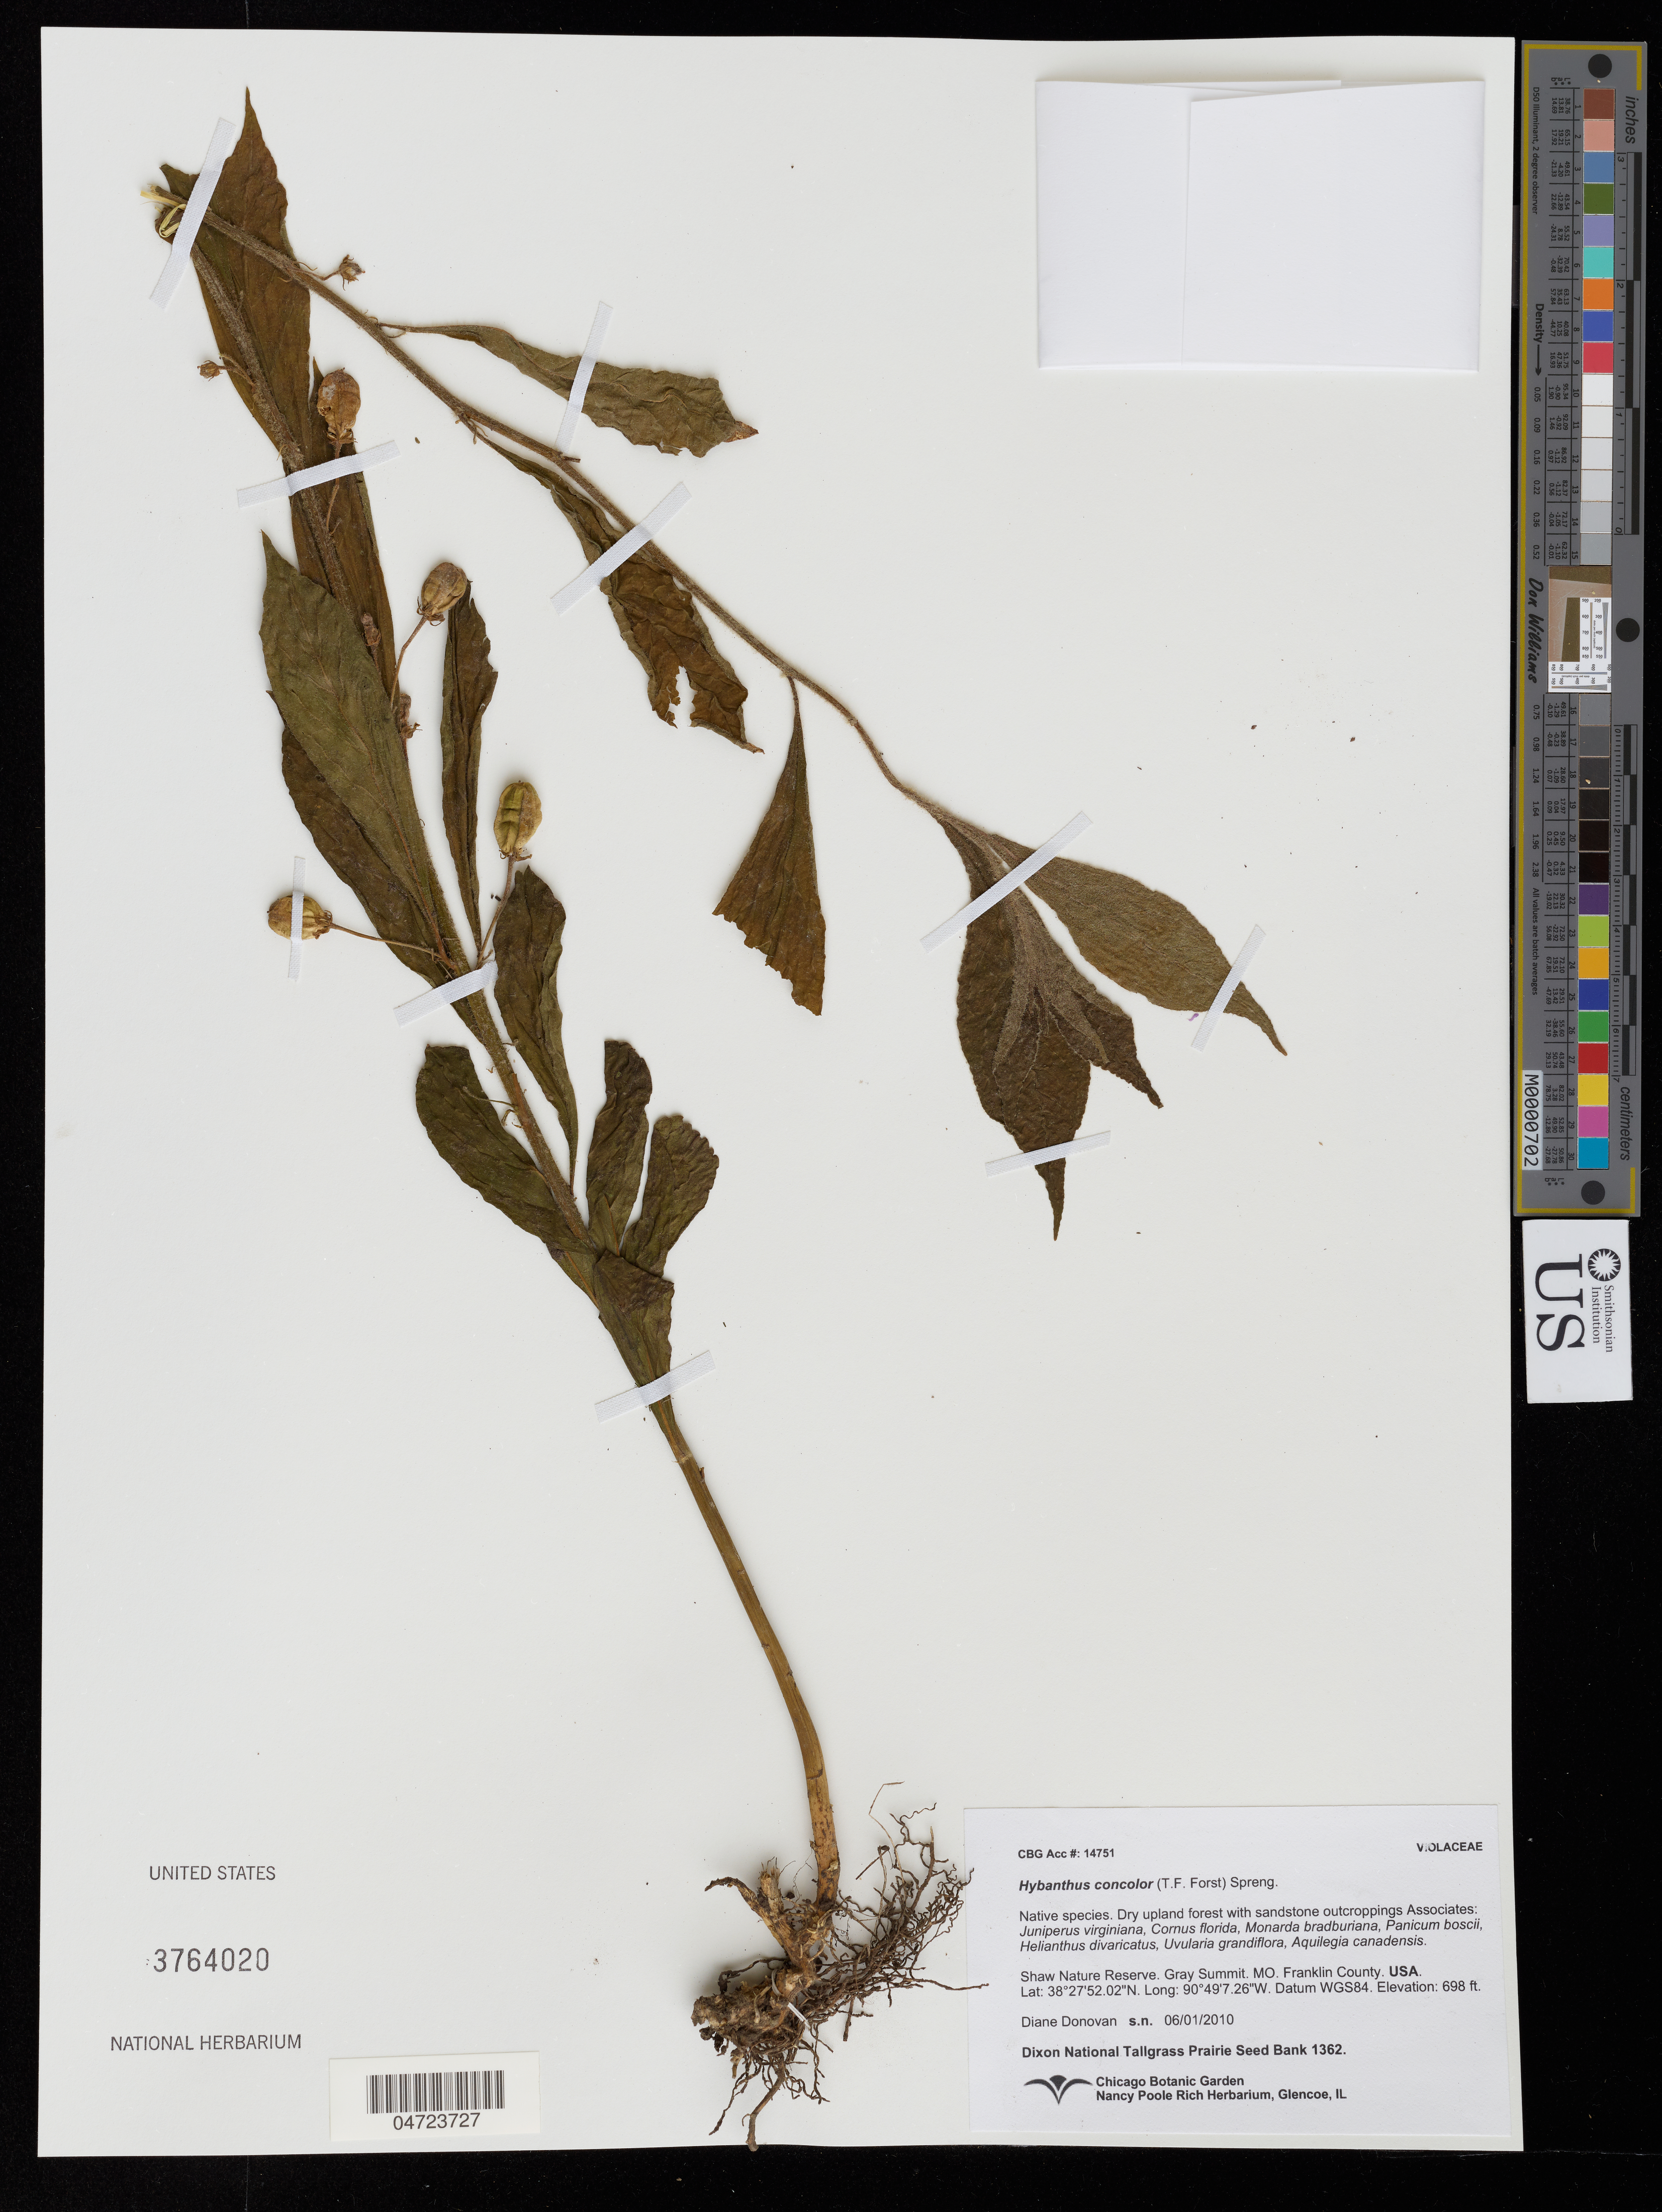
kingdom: Plantae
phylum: Tracheophyta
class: Magnoliopsida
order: Malpighiales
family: Violaceae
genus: Hybanthus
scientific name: Hybanthus concolor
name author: Spreng.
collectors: D. Donovan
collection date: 2010-06-01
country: United States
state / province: Missouri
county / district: Franklin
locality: Shaw Nature Reserve. Gray Summit. Franklin County.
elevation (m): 213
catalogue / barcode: US 3764020